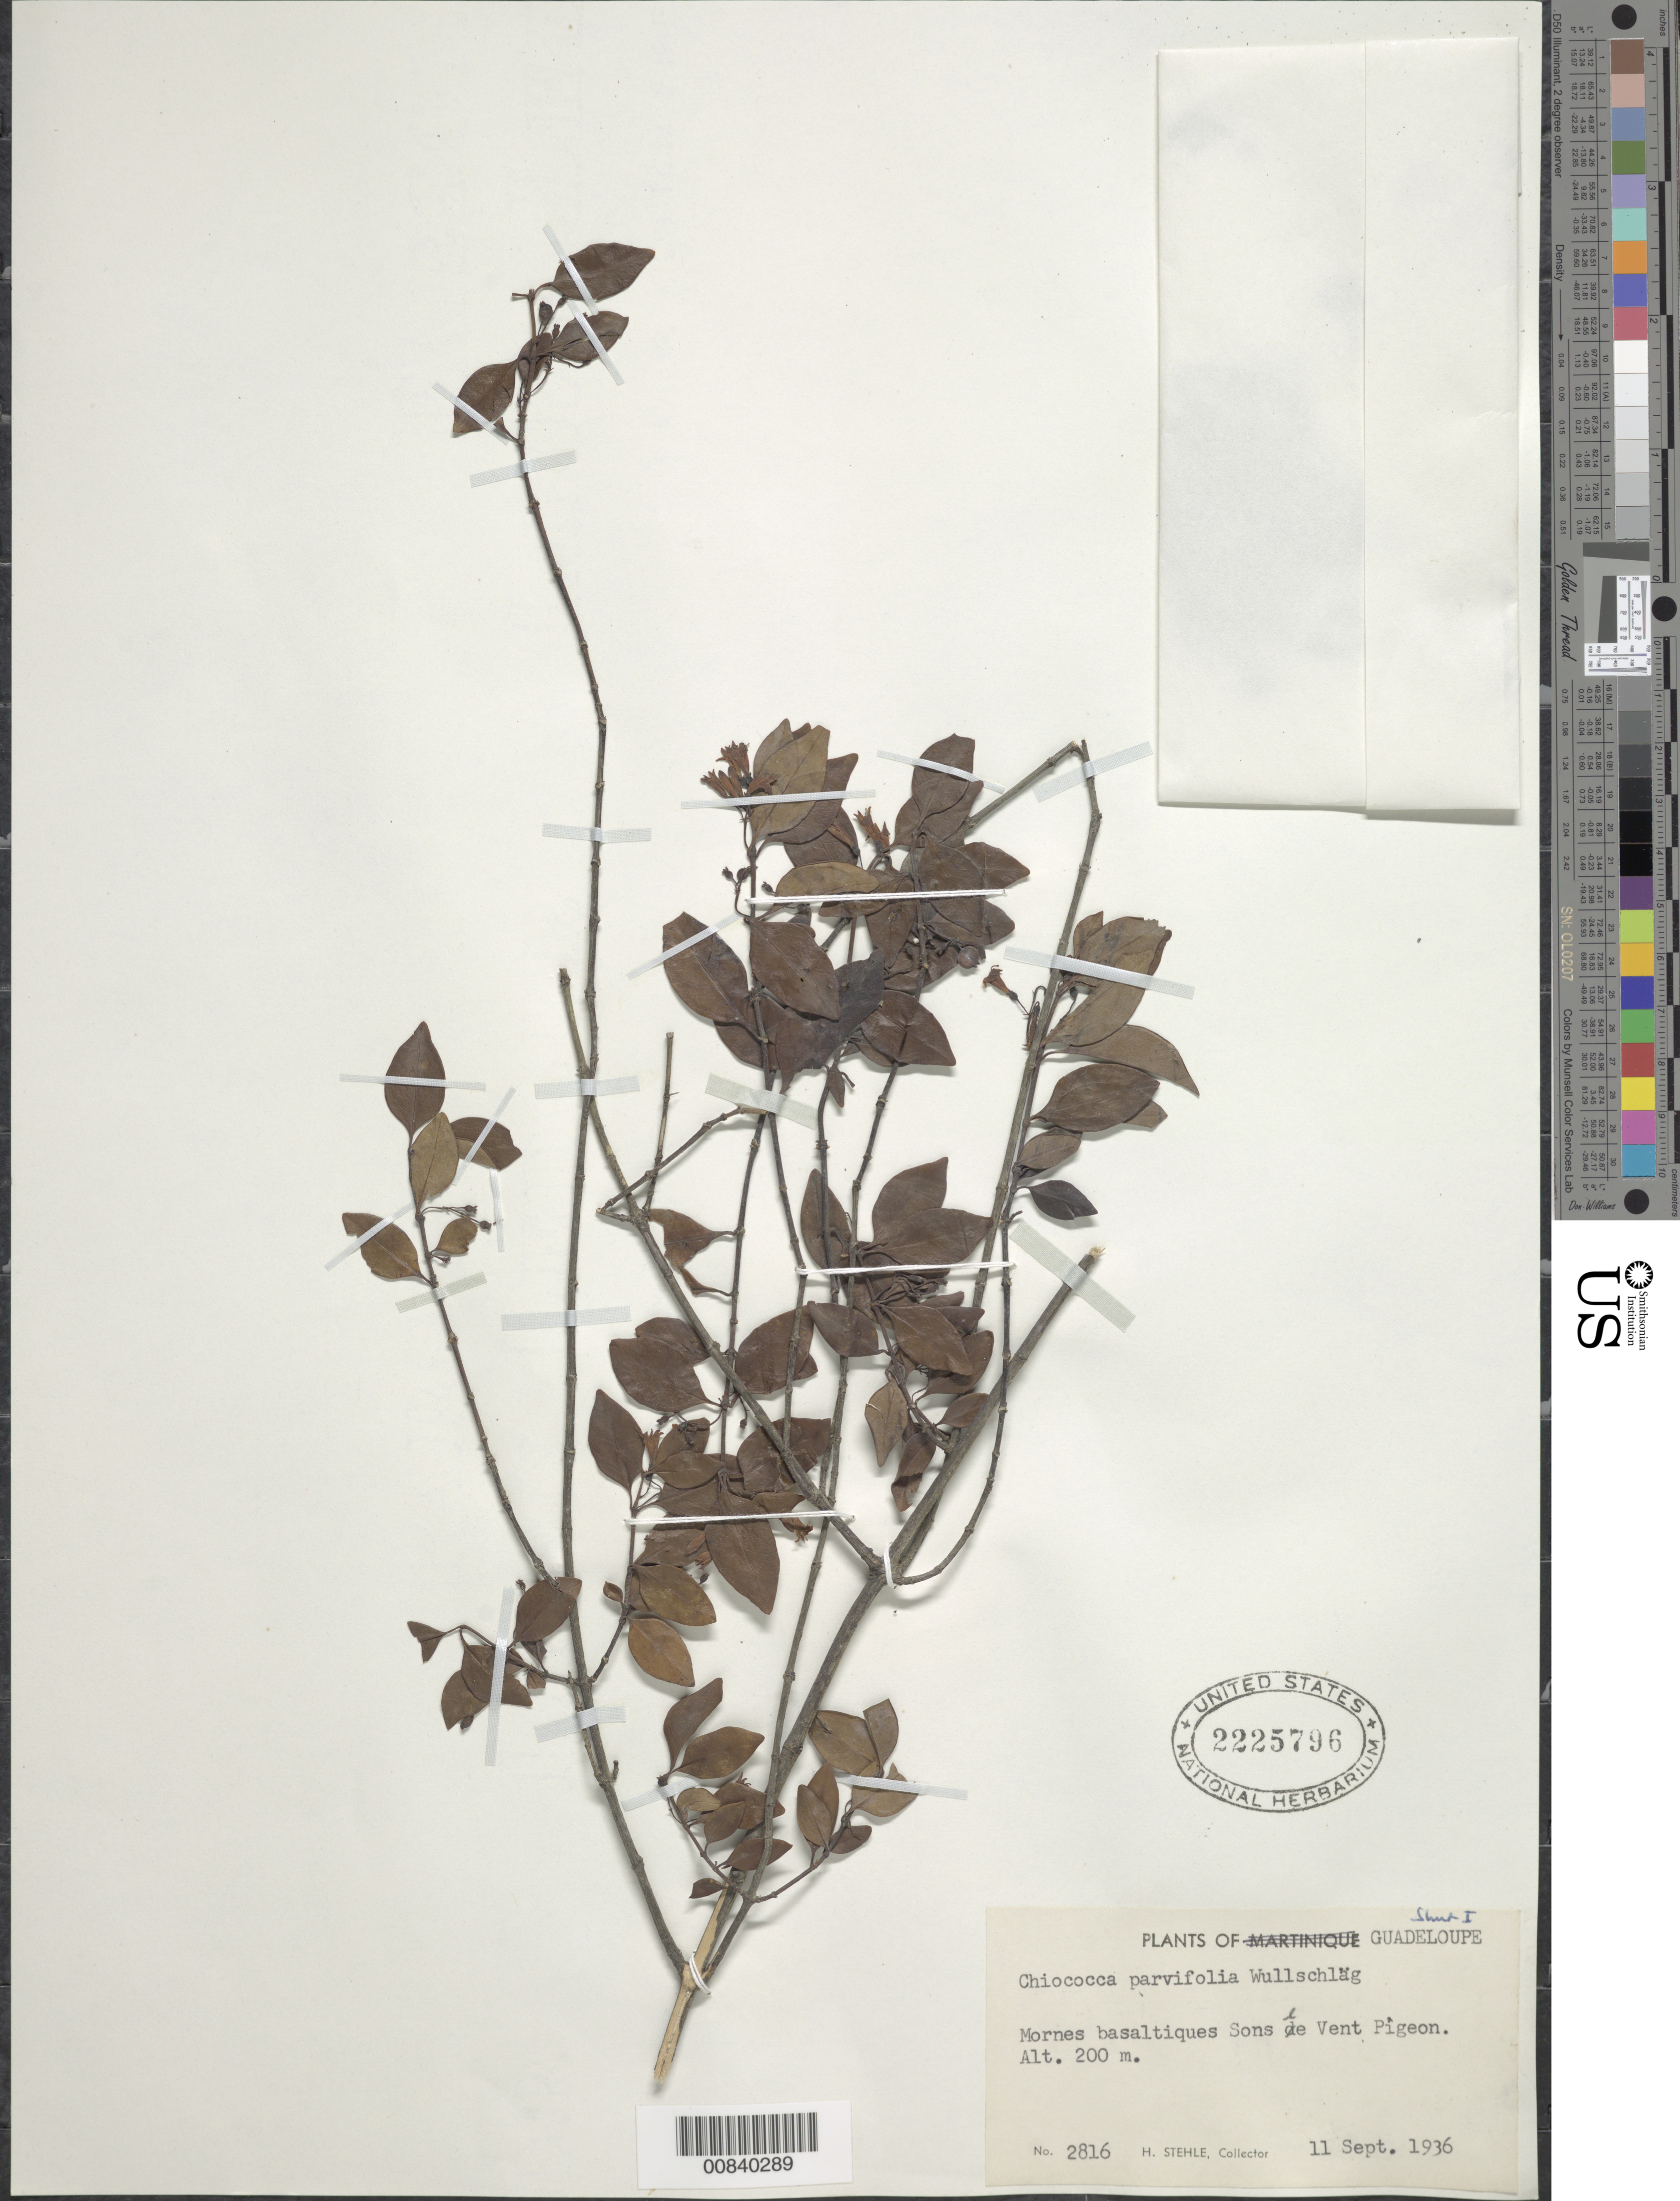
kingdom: Plantae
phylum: Tracheophyta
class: Magnoliopsida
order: Gentianales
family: Rubiaceae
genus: Chiococca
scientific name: Chiococca alba subsp. alba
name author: (L.) Hitchc.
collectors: H. Stehlé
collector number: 2816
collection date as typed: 11 Sep 1936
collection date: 1936-09-11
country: Guadeloupe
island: Basse Terre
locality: Mornes, sous le Vent Pigeon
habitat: Mornes basaltiques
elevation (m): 200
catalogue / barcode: US 2225796